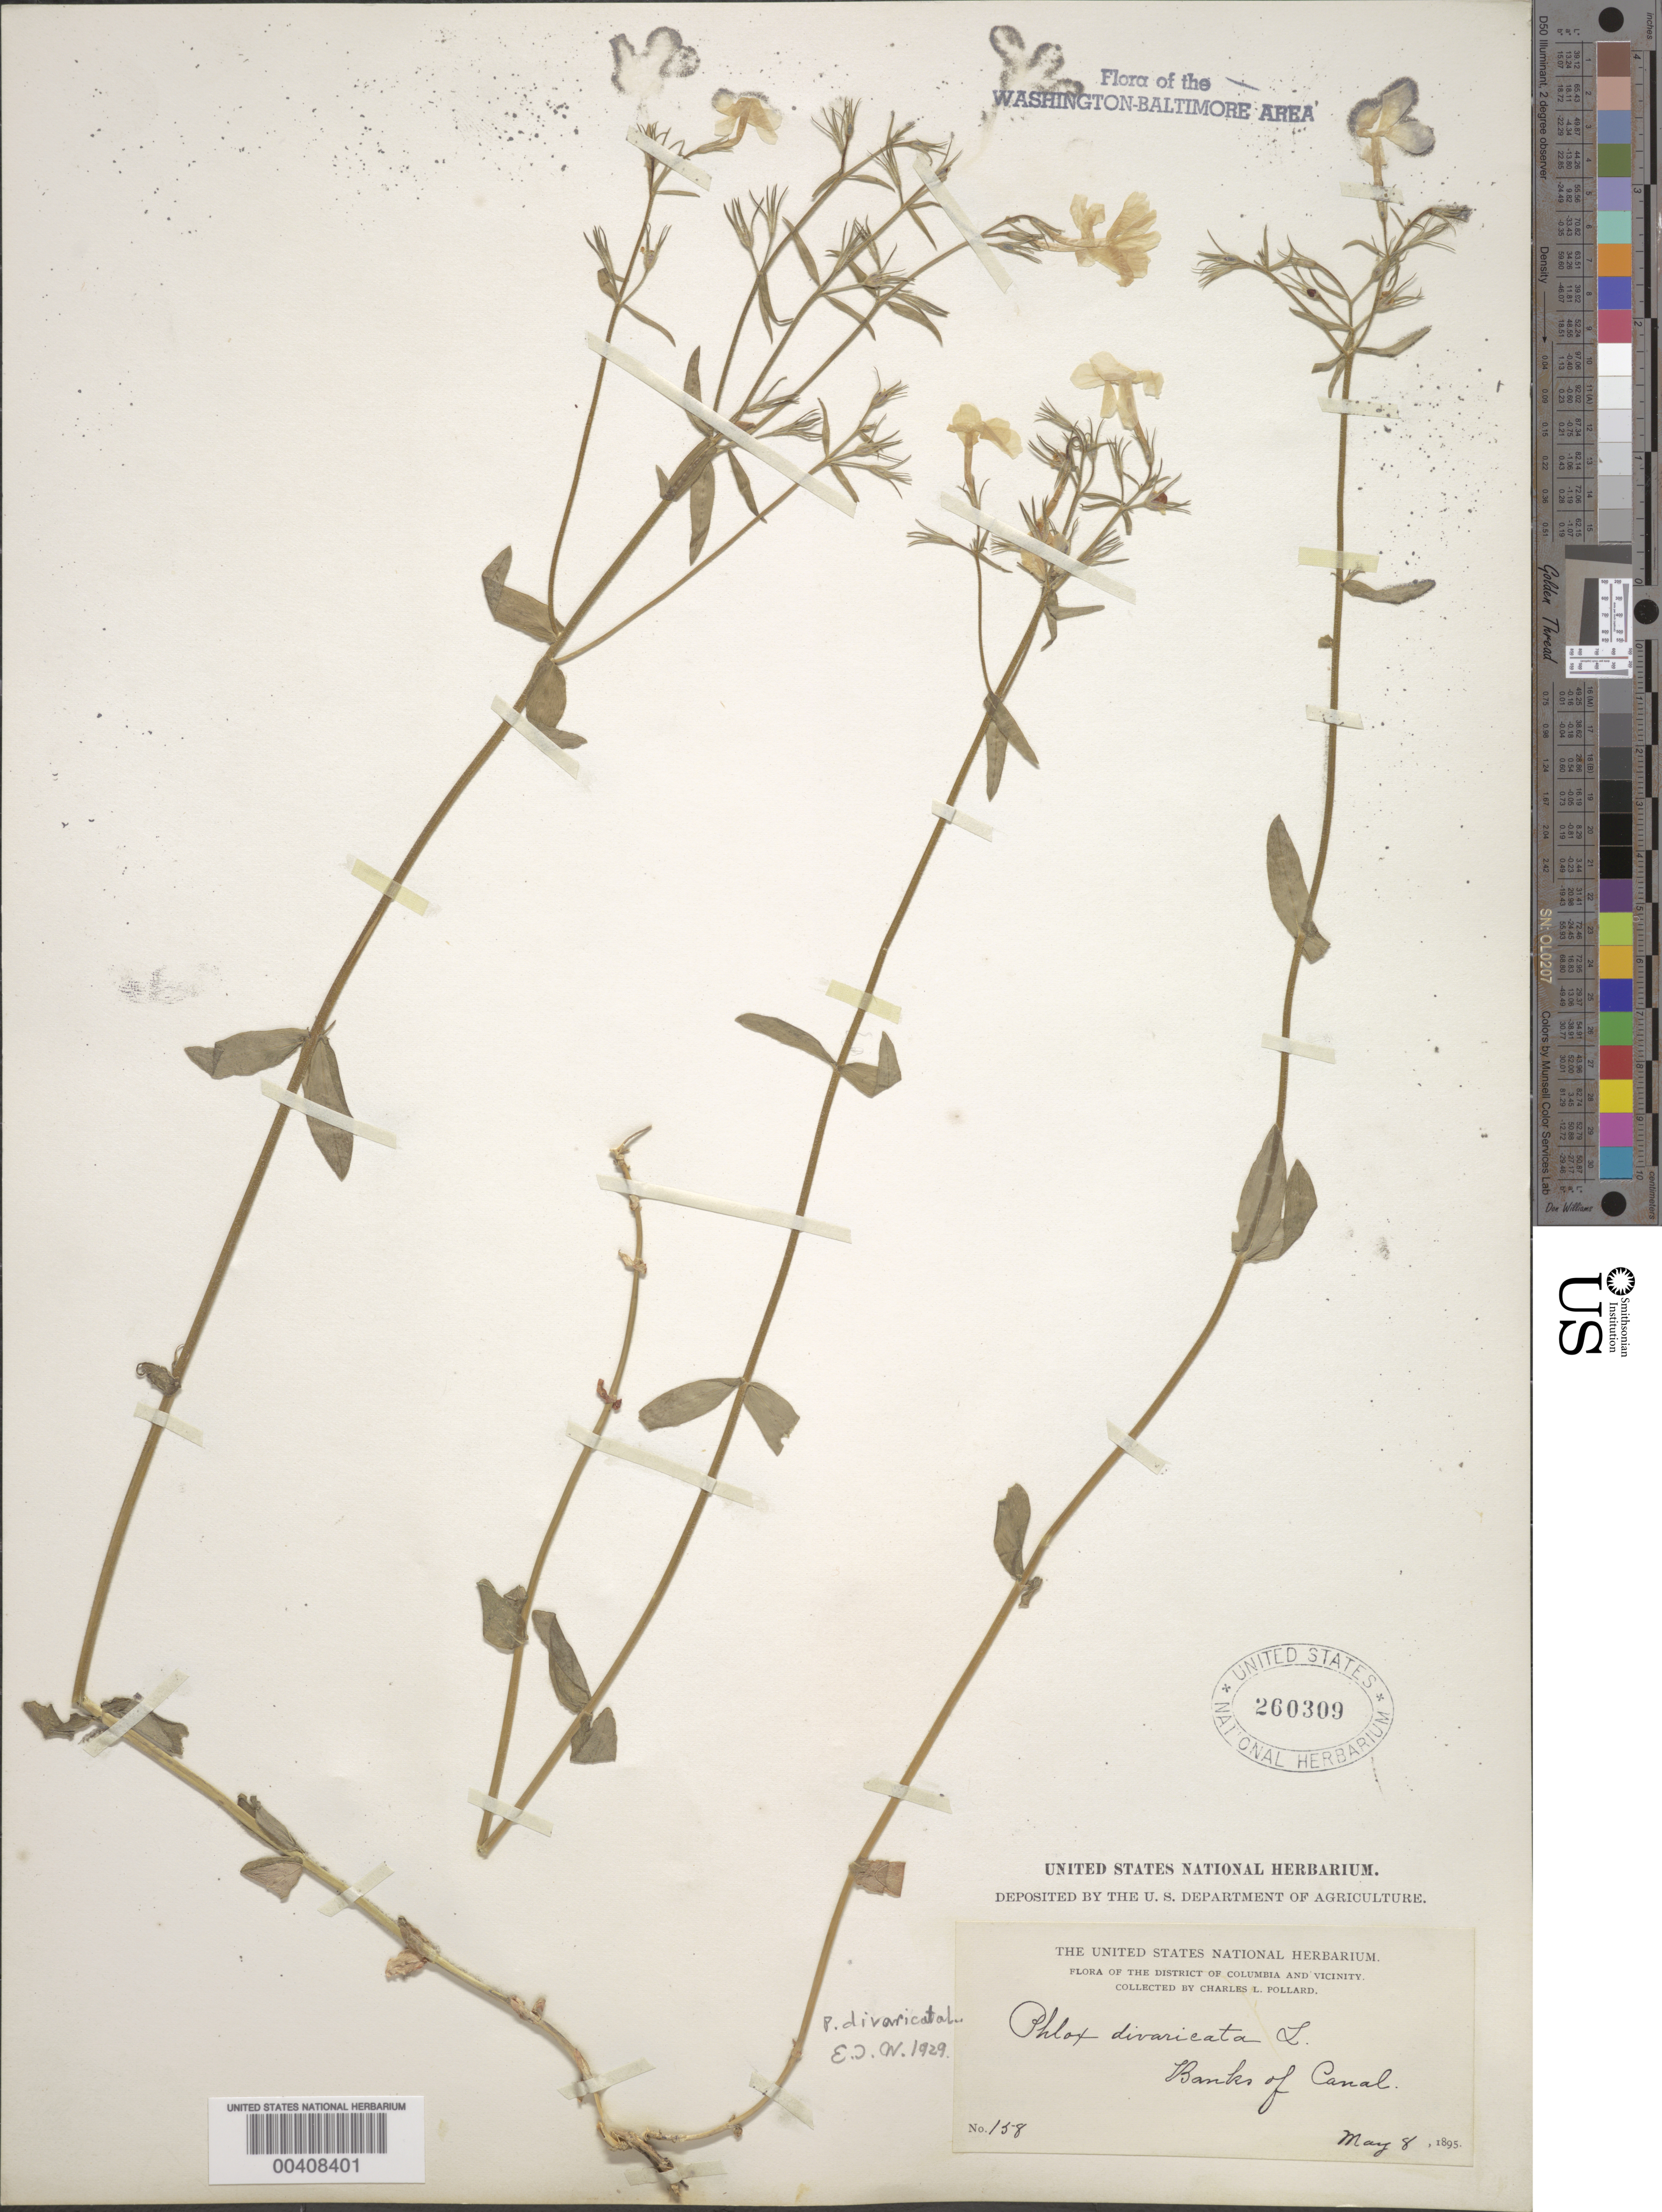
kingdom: Plantae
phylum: Tracheophyta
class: Magnoliopsida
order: Ericales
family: Polemoniaceae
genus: Phlox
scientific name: Phlox divaricata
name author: L.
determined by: E.J.W.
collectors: C. L. Pollard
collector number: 158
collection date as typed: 08 May 1895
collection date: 1895-05-08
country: United States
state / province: Maryland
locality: Banks of Canal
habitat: Banks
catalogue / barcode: US 260309